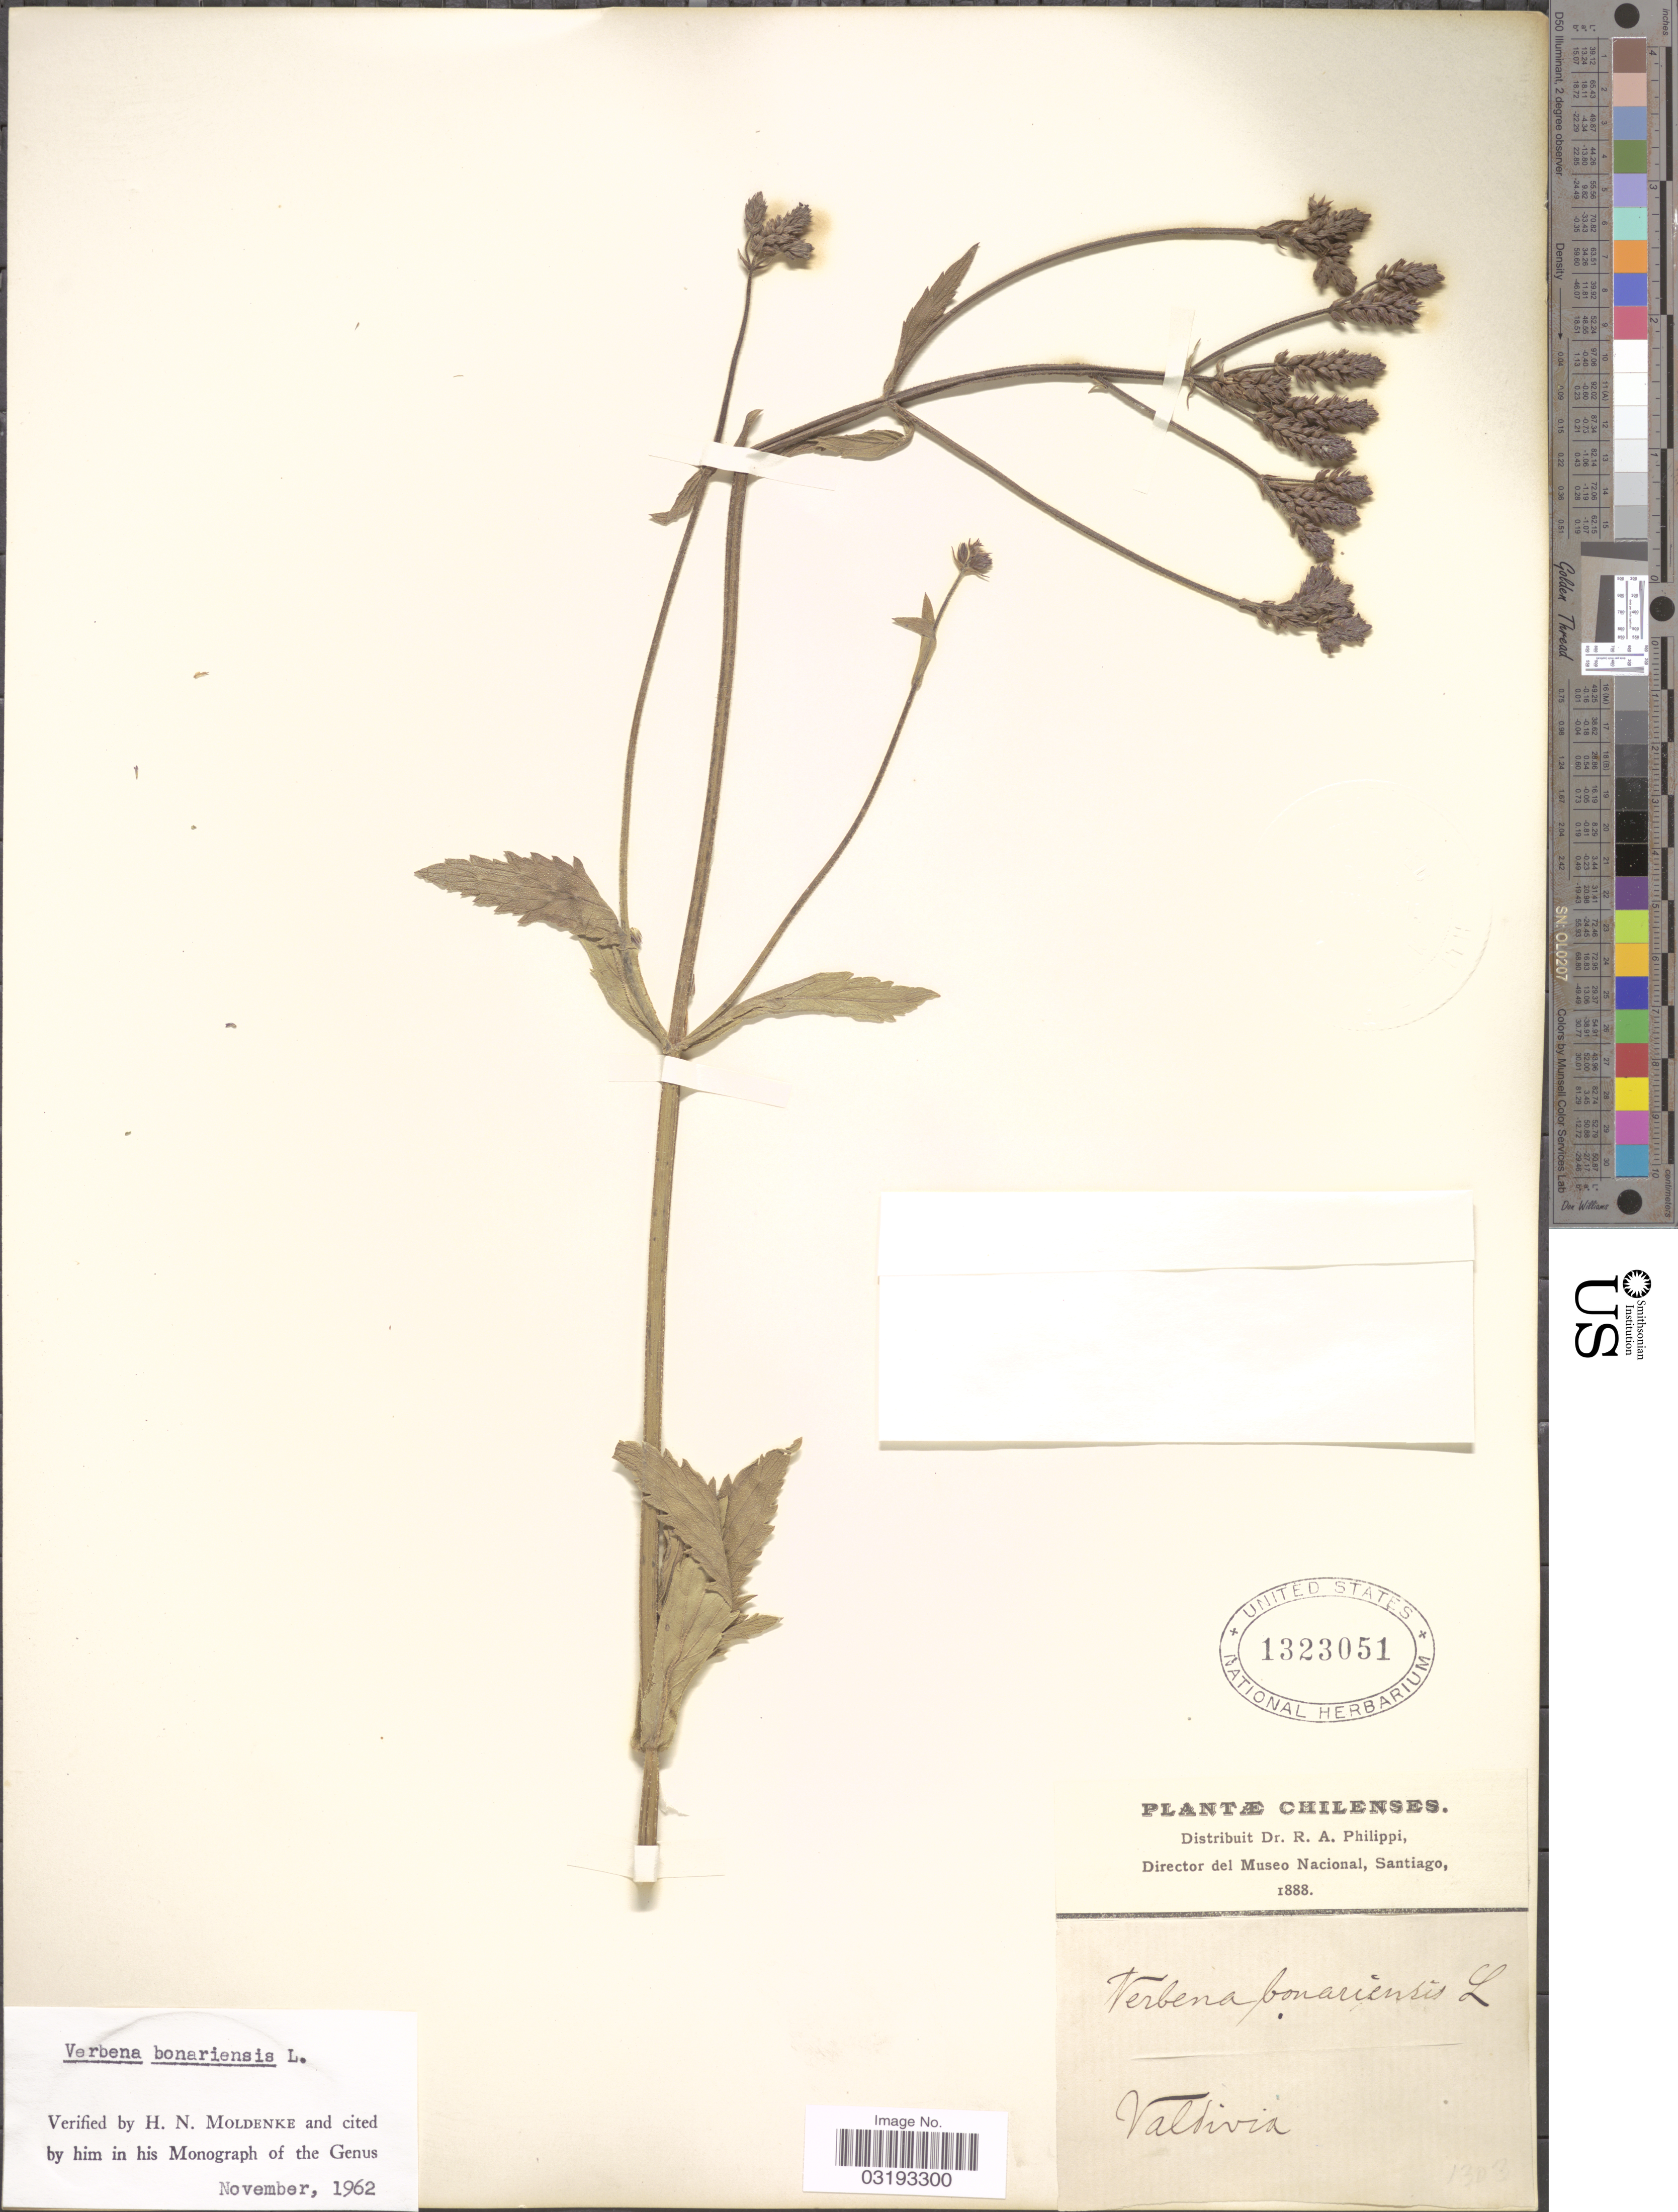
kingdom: Plantae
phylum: Tracheophyta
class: Magnoliopsida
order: Lamiales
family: Verbenaceae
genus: Verbena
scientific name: Verbena bonariensis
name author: L.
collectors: ex. herb. R.A. Philippi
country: Chile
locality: Valdivia.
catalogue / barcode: US 1323051